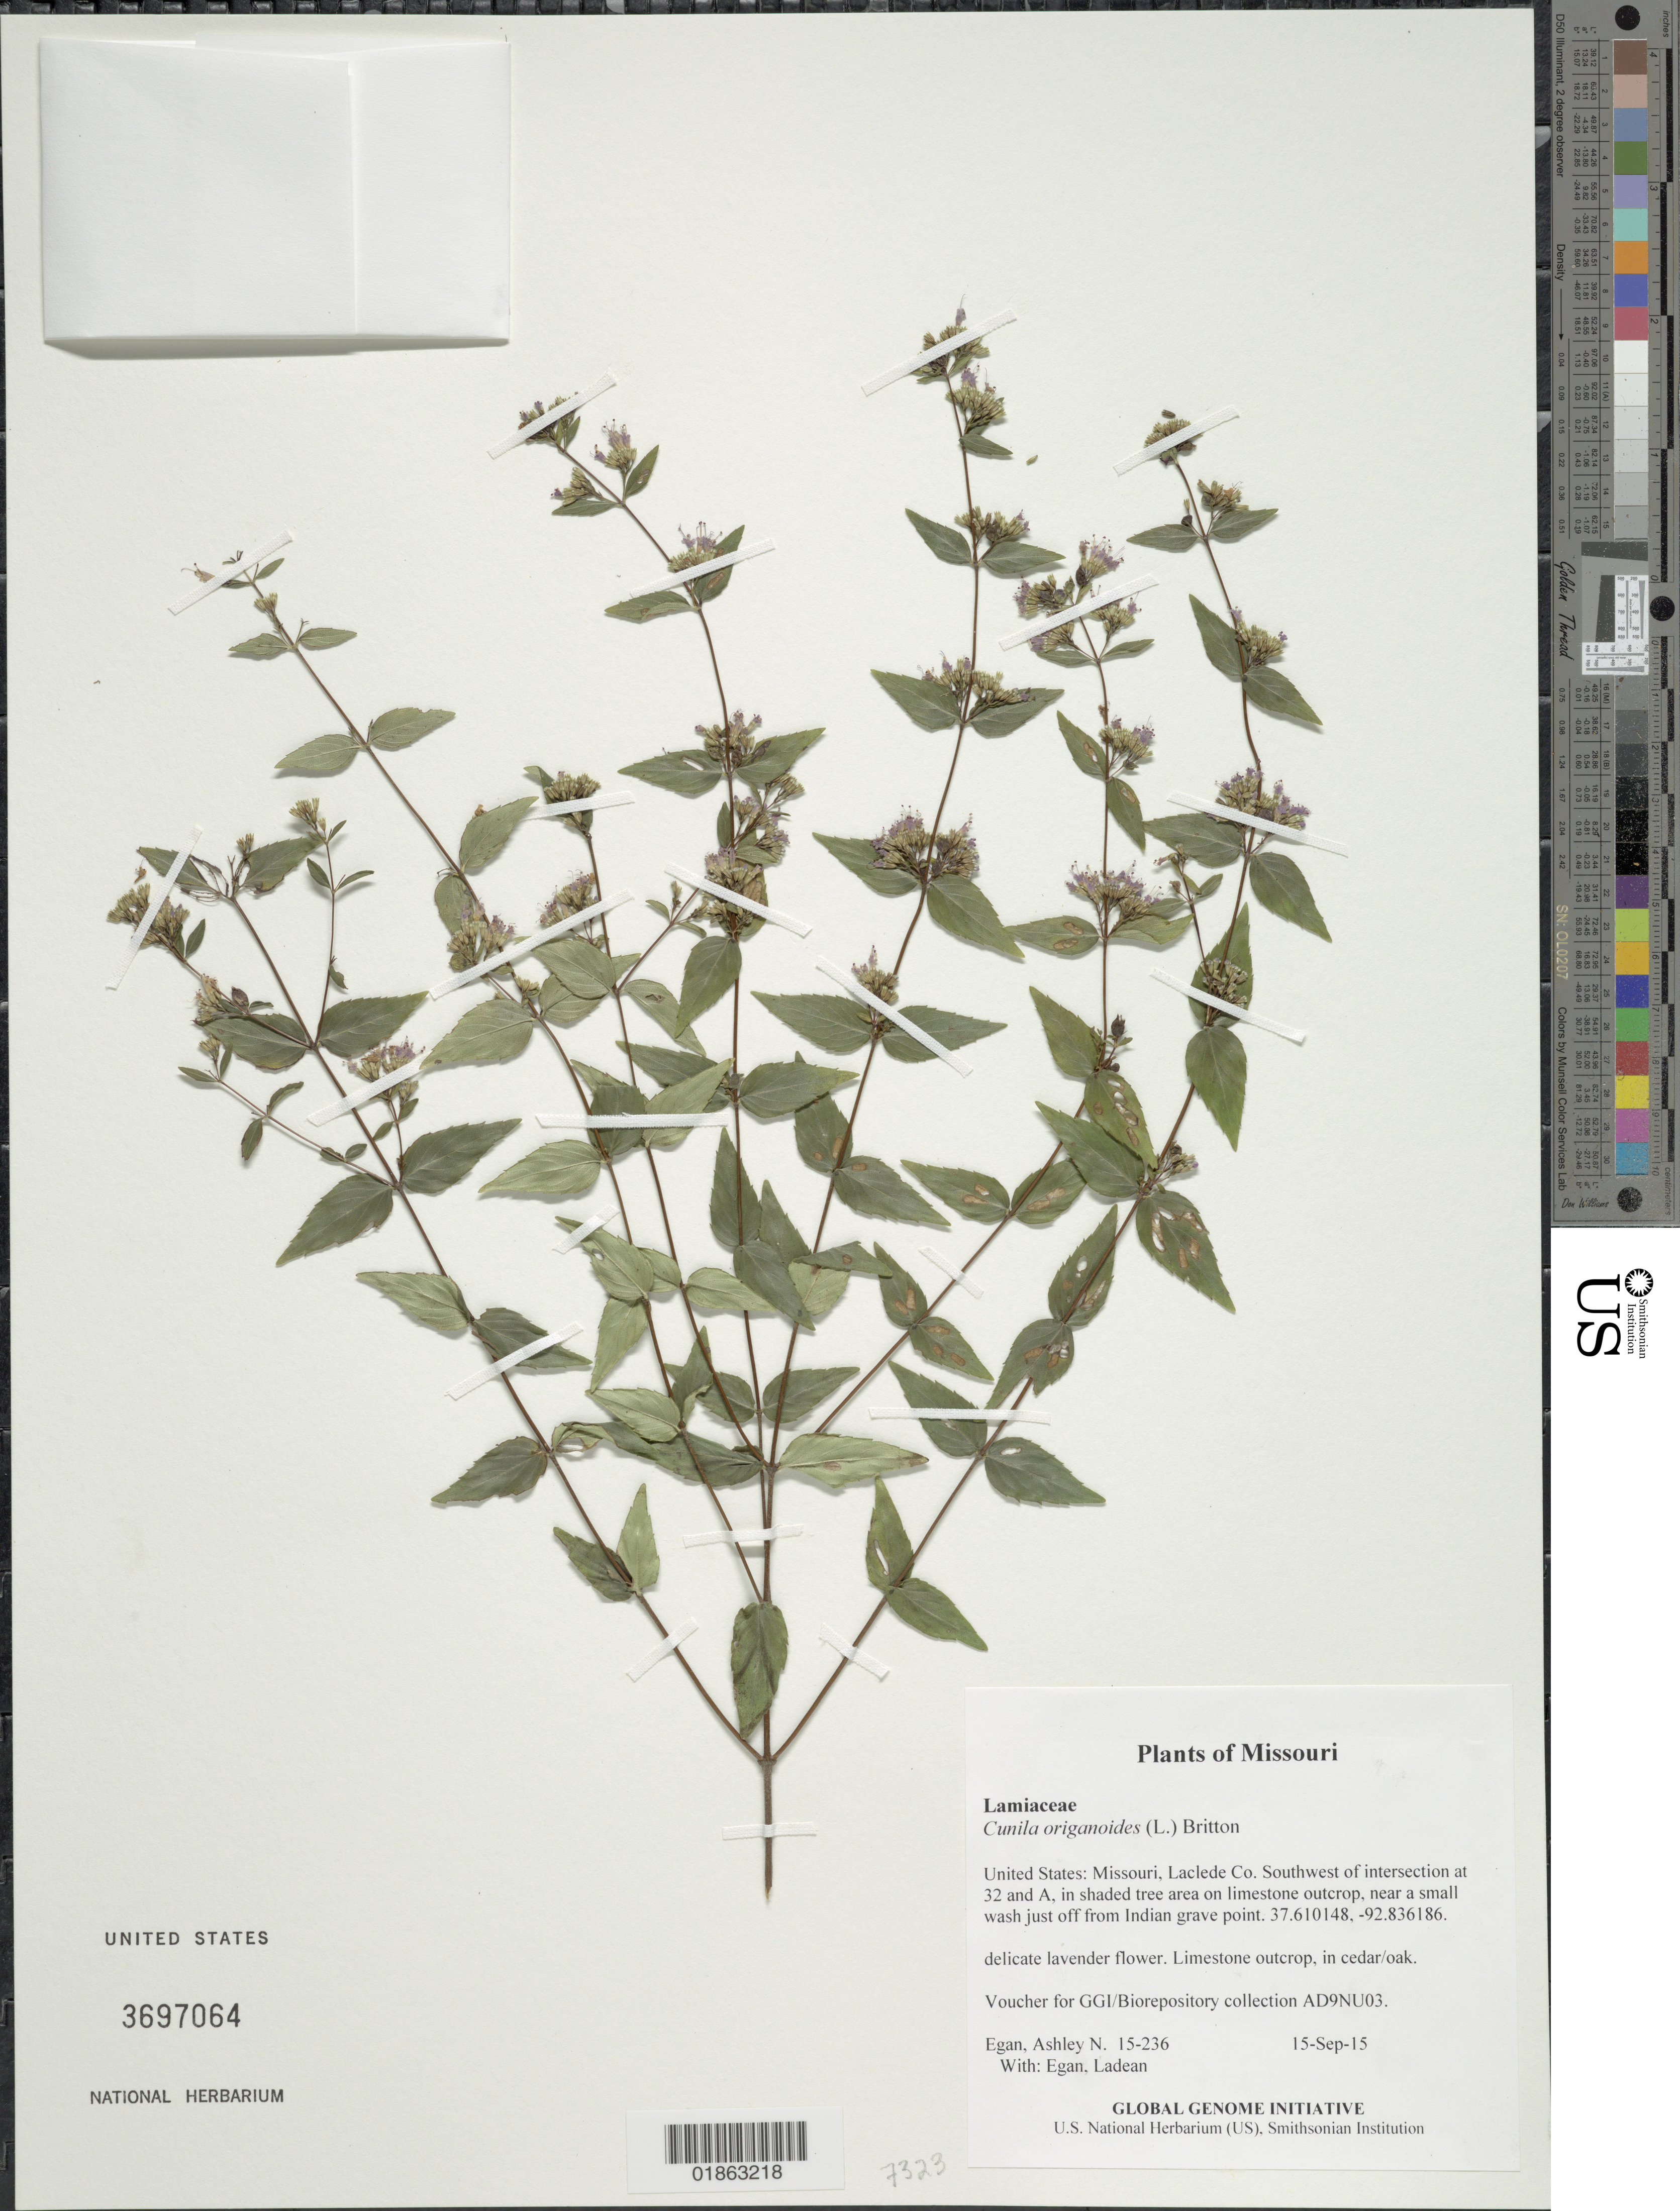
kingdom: Plantae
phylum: Tracheophyta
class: Magnoliopsida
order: Lamiales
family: Lamiaceae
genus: Cunila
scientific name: Cunila origanoides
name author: (L.) Britton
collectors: A. N. Egan & L. Egan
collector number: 15-236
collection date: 2015-09-15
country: United States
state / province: Missouri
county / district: Laclede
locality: Southwest of intersection at 32 and A, in shaded tree area on limestone outcrop, near a small wash just off from Indian grave point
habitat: Limestone outcrop, in cedar/oak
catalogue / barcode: US 3697064